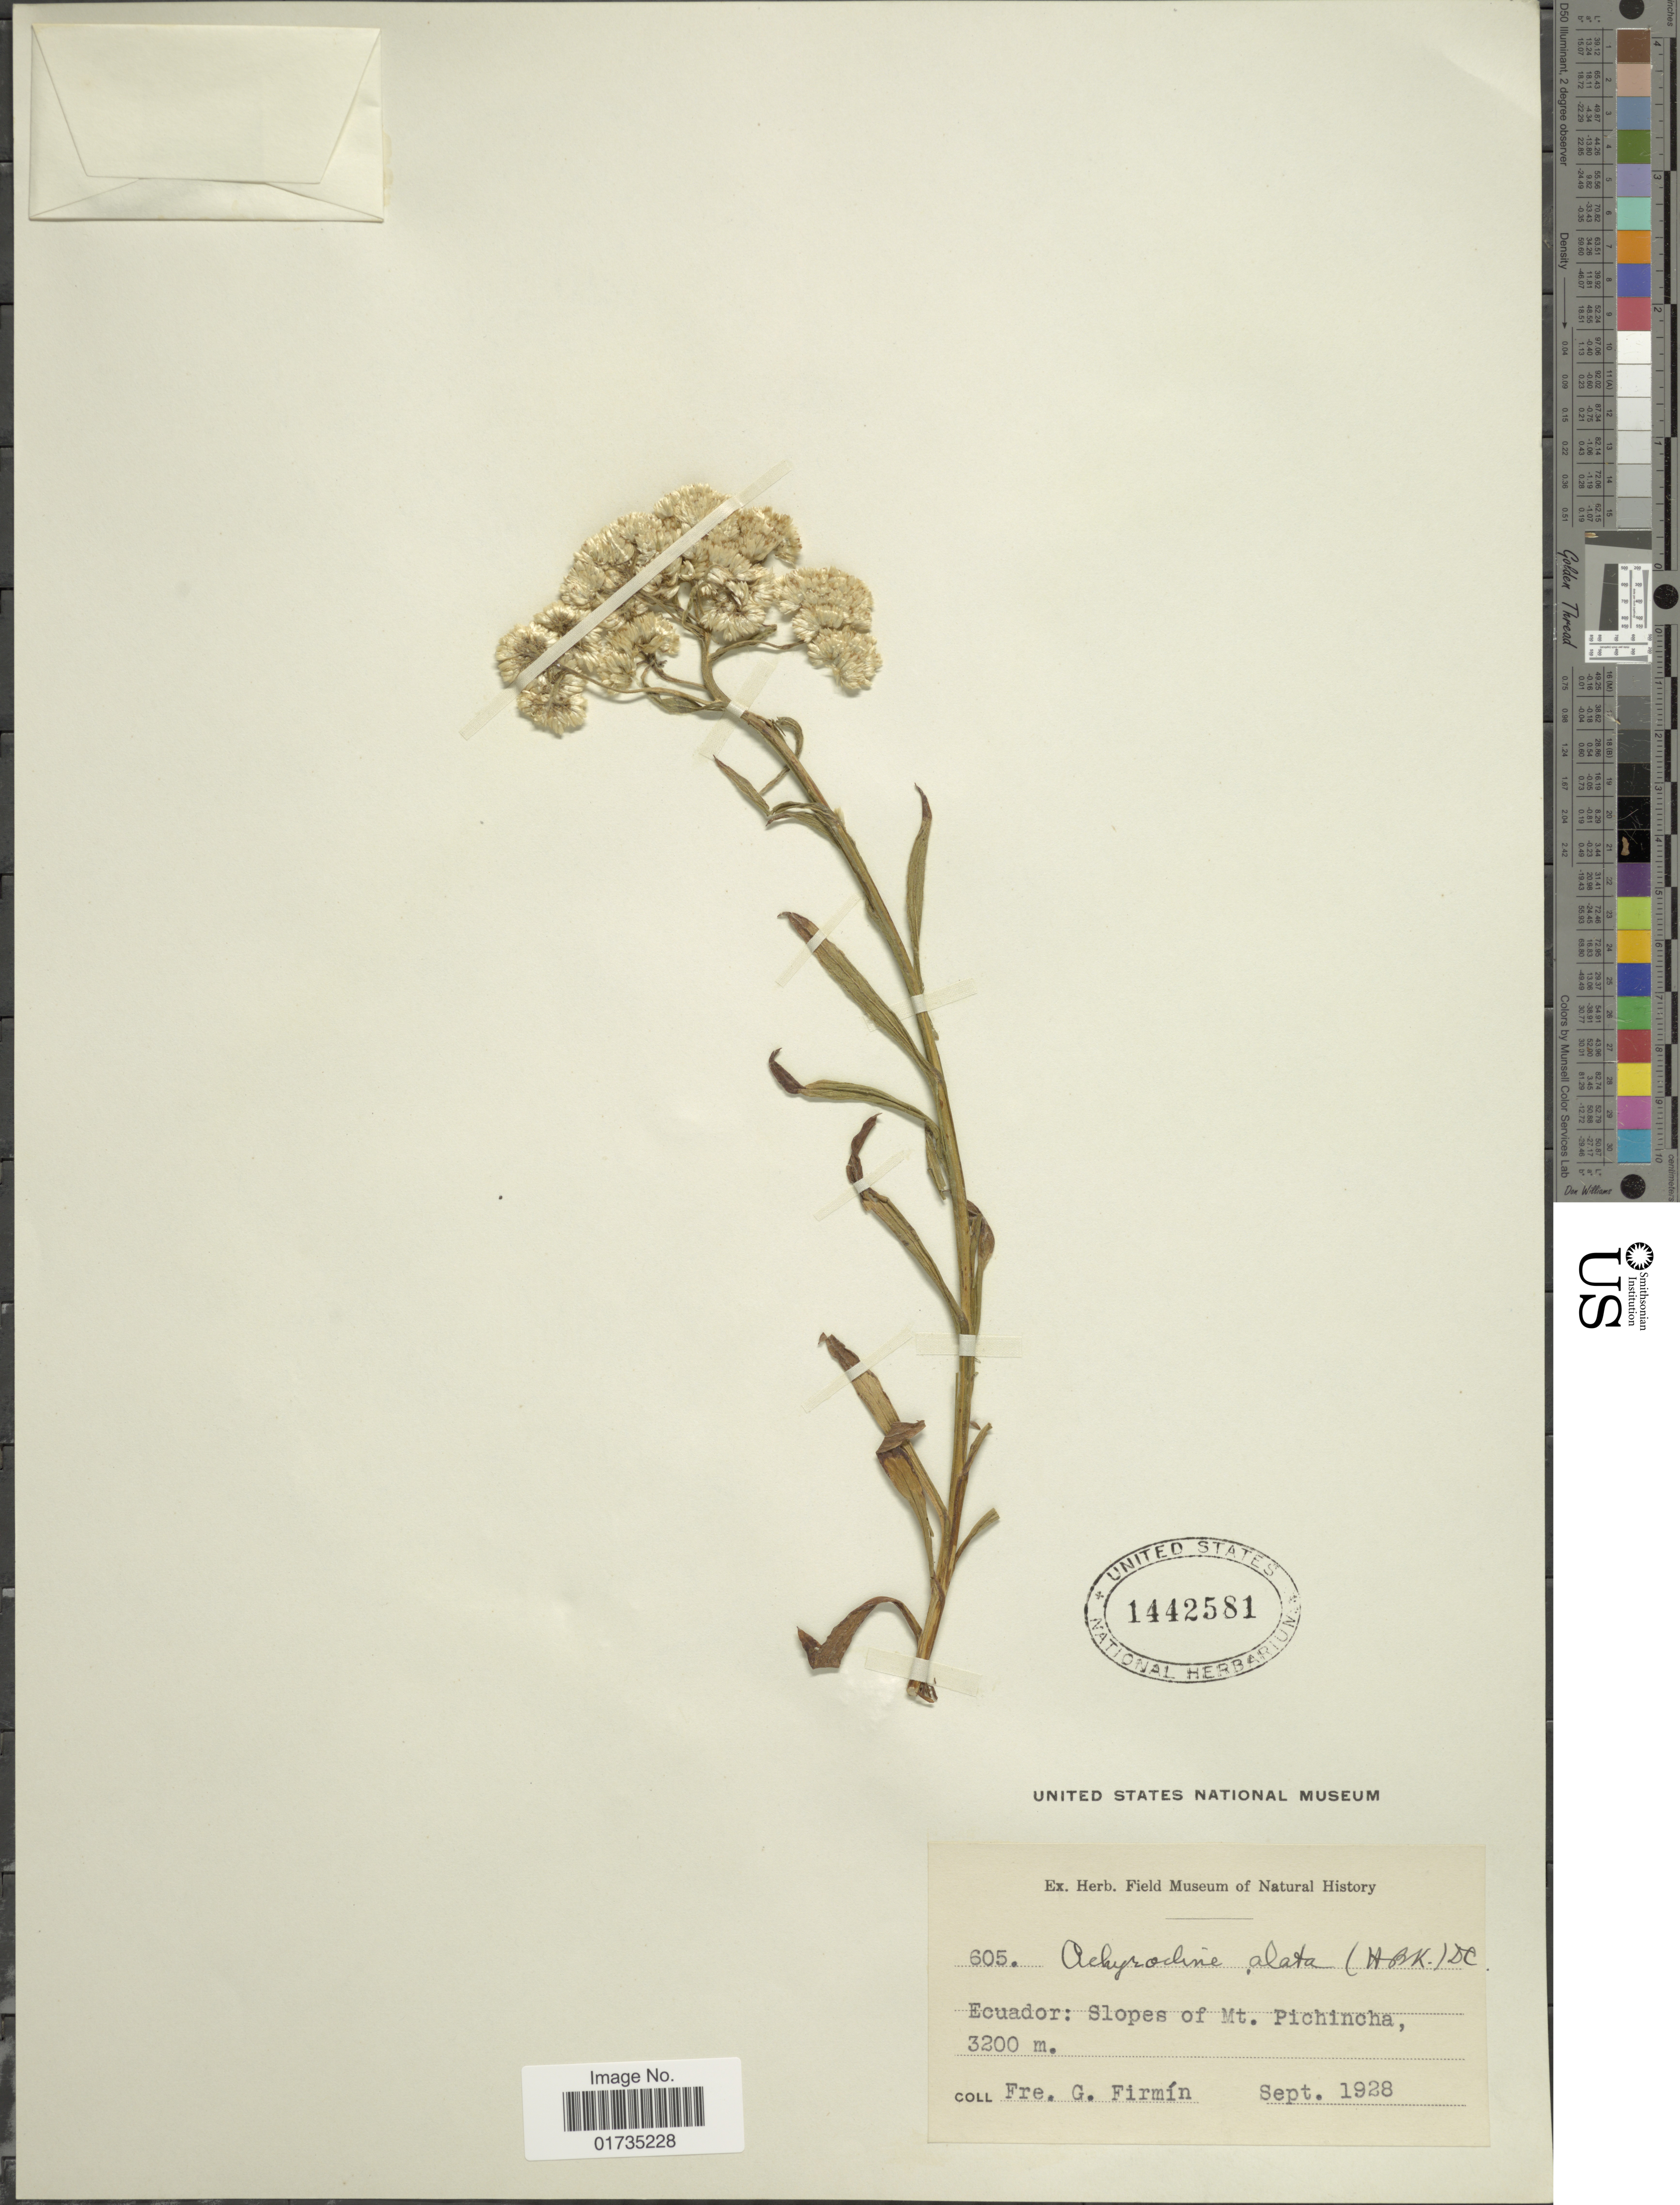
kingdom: Plantae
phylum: Tracheophyta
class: Magnoliopsida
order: Asterales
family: Asteraceae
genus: Achyrocline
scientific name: Achyrocline alata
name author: (Kunth) DC.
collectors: F. Firmin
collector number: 605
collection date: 1928-09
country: Ecuador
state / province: Pichincha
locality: Slopes of Mt. Pichincha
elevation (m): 3200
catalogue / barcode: US 1442581